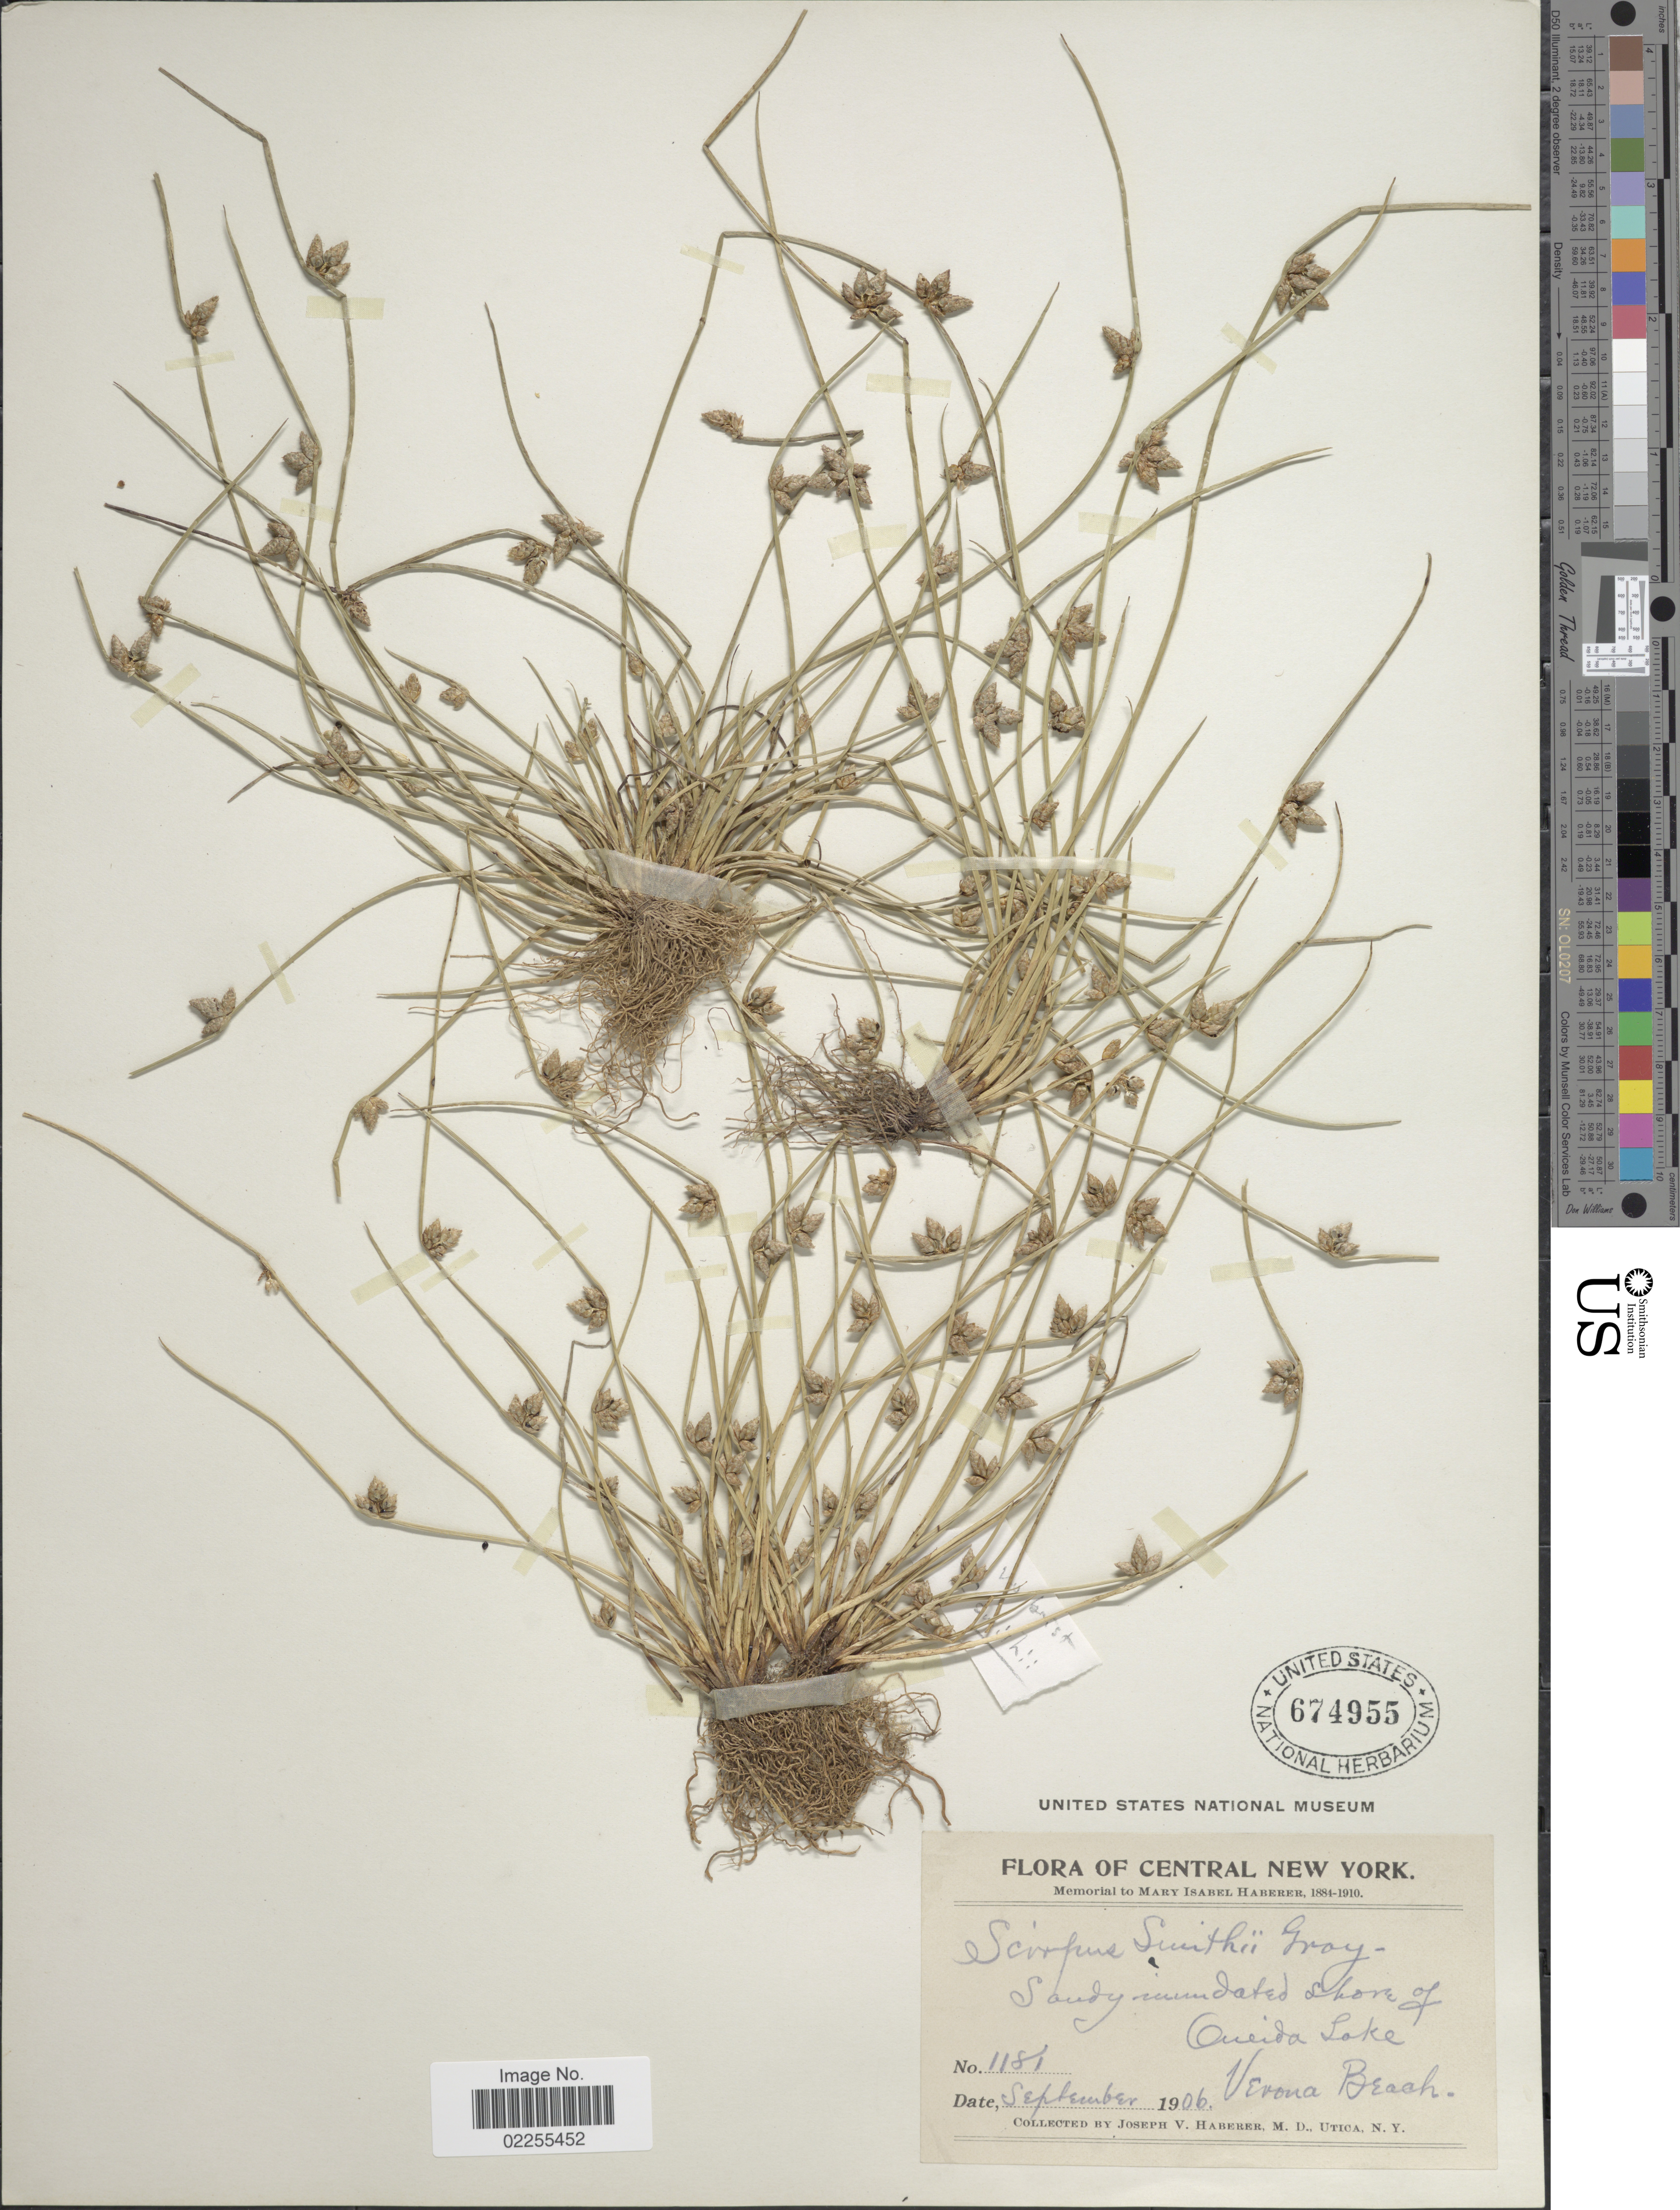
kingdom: Plantae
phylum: Tracheophyta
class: Liliopsida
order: Poales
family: Cyperaceae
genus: Schoenoplectus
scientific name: Schoenoplectus smithii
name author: (A. Gray) Soják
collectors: J. V. Haberer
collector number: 1181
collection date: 1906-09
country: United States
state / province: New York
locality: Central New York, sandy inundated shore of Oneida Lake, Verona Beach.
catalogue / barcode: US 674955